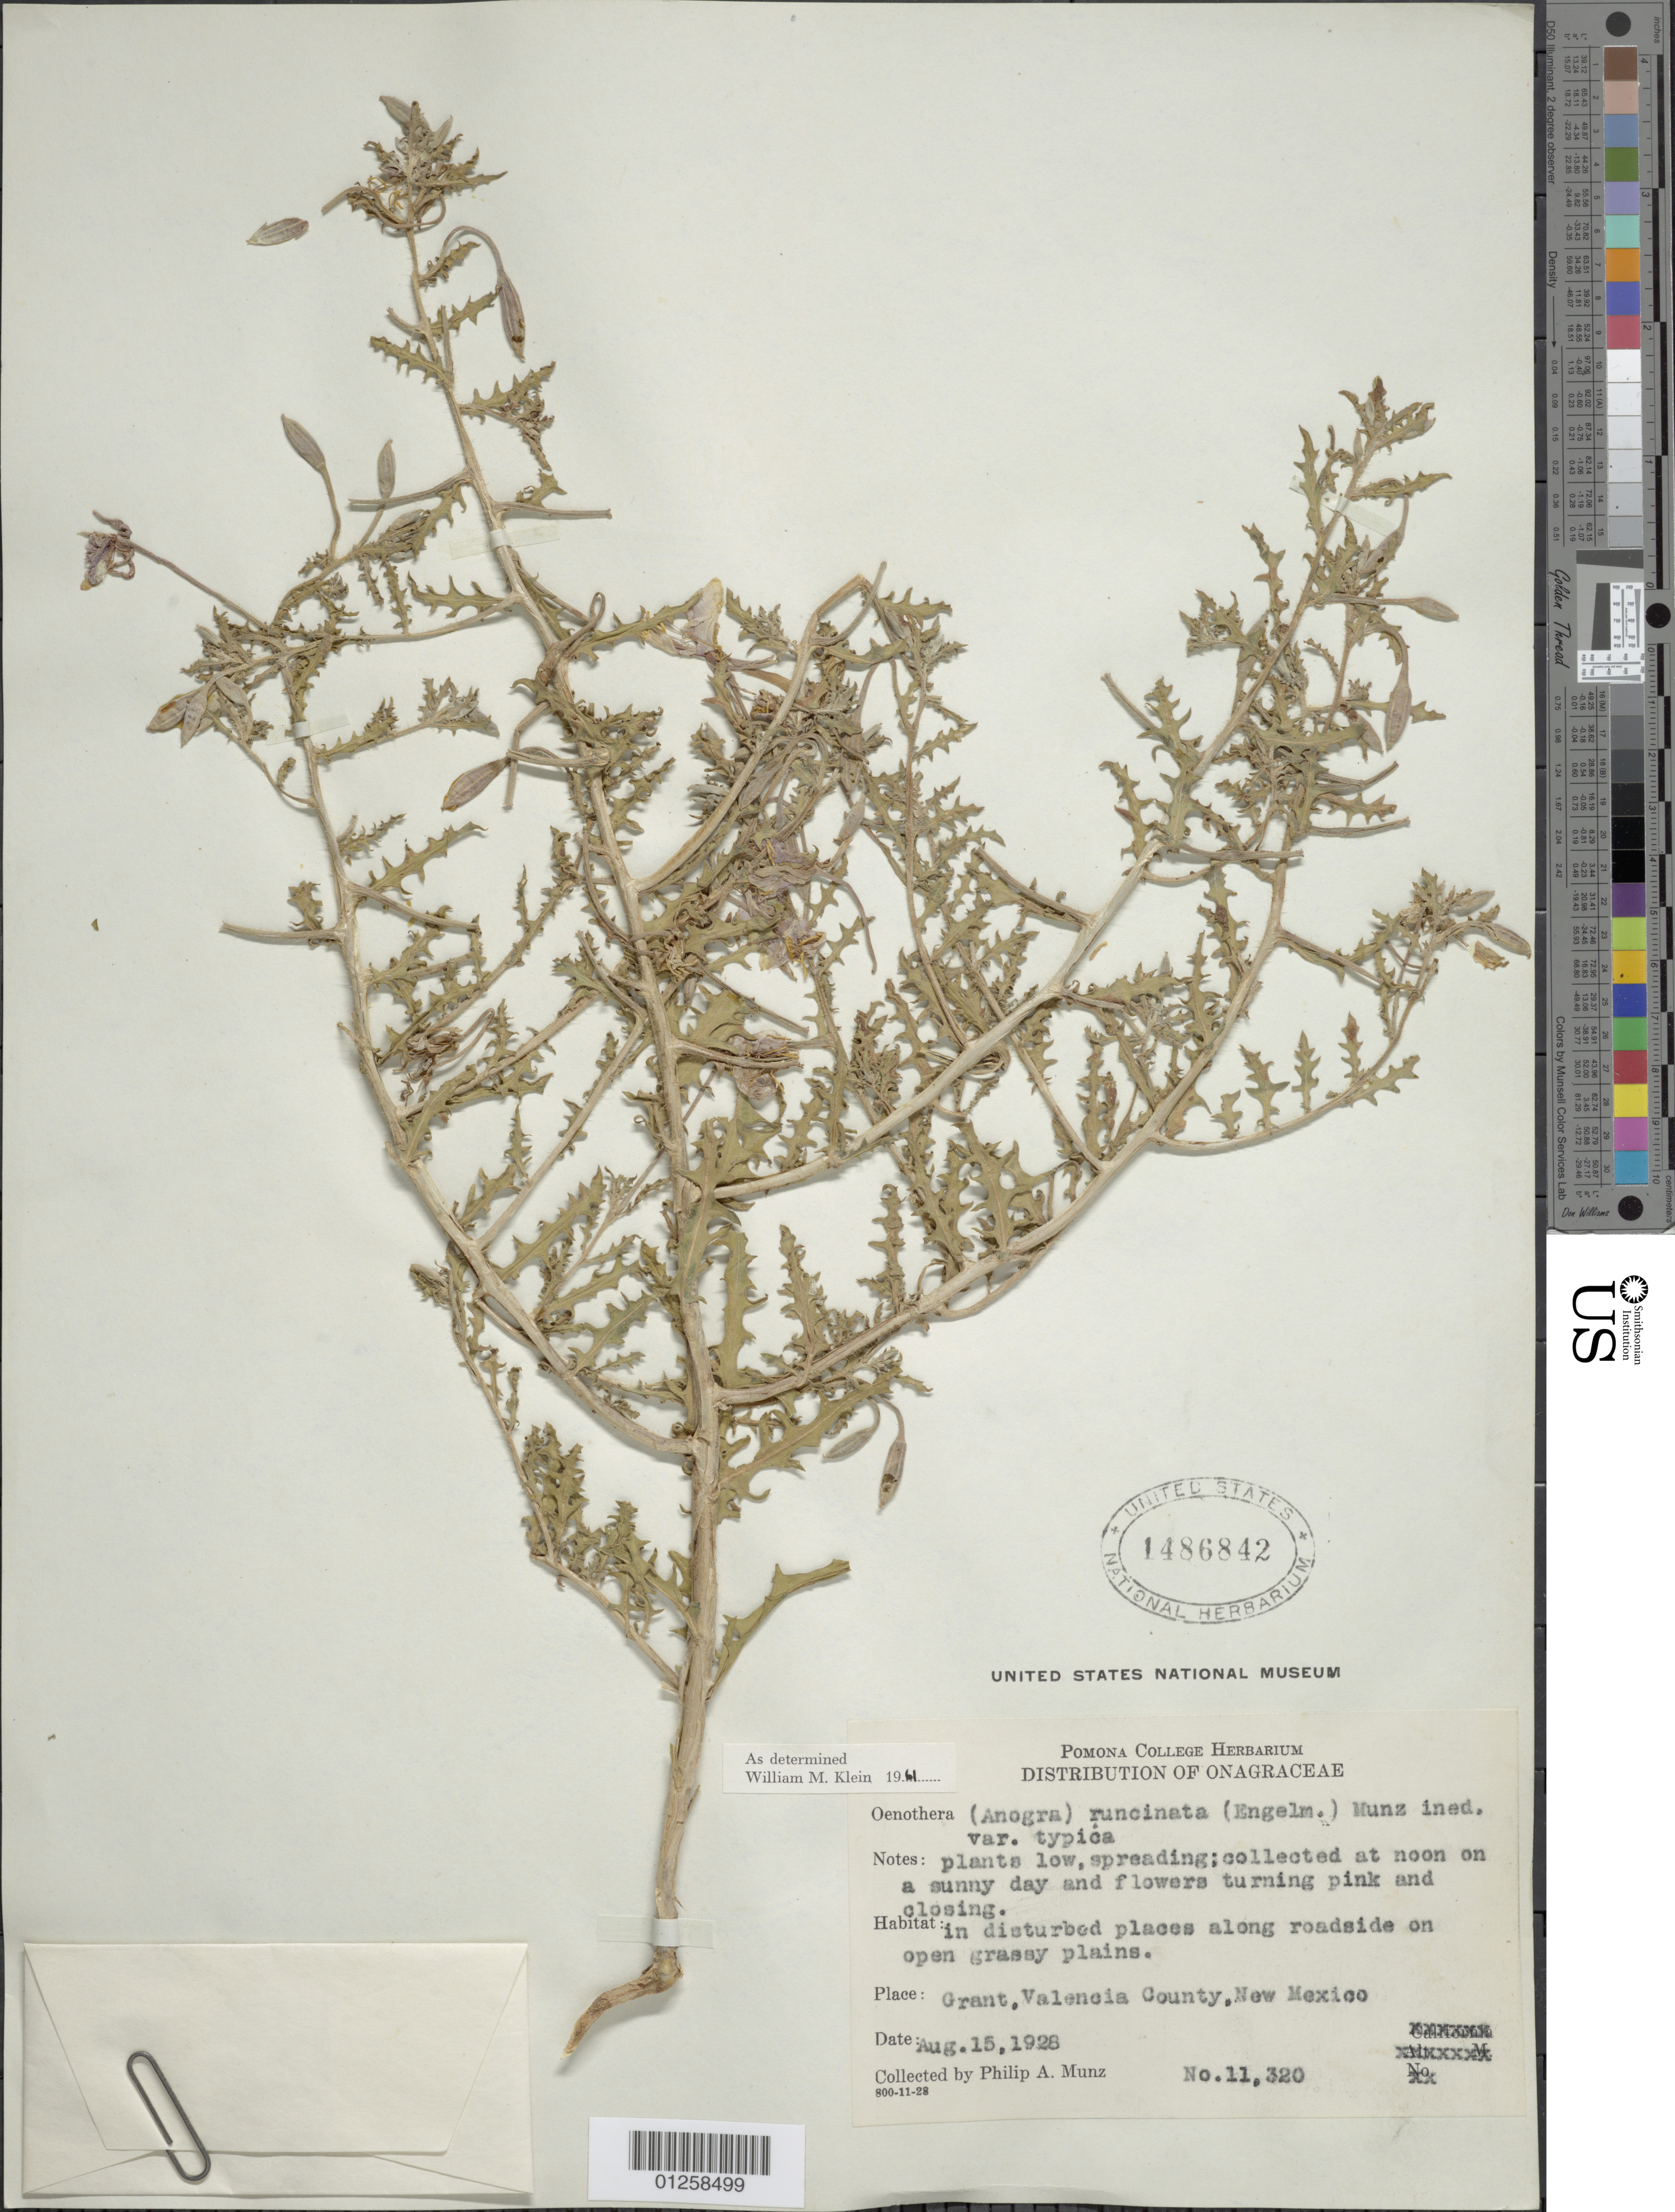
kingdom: Plantae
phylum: Tracheophyta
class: Magnoliopsida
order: Myrtales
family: Onagraceae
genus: Oenothera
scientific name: Oenothera pallida subsp. runcinata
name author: (Engelm.) Munz & W.M. Klein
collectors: P. A. Munz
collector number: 11320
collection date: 1928-08-15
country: United States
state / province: New Mexico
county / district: Valencia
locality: Grant.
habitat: In disturbed places along roadside on open grassy plains.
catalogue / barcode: US 1486842